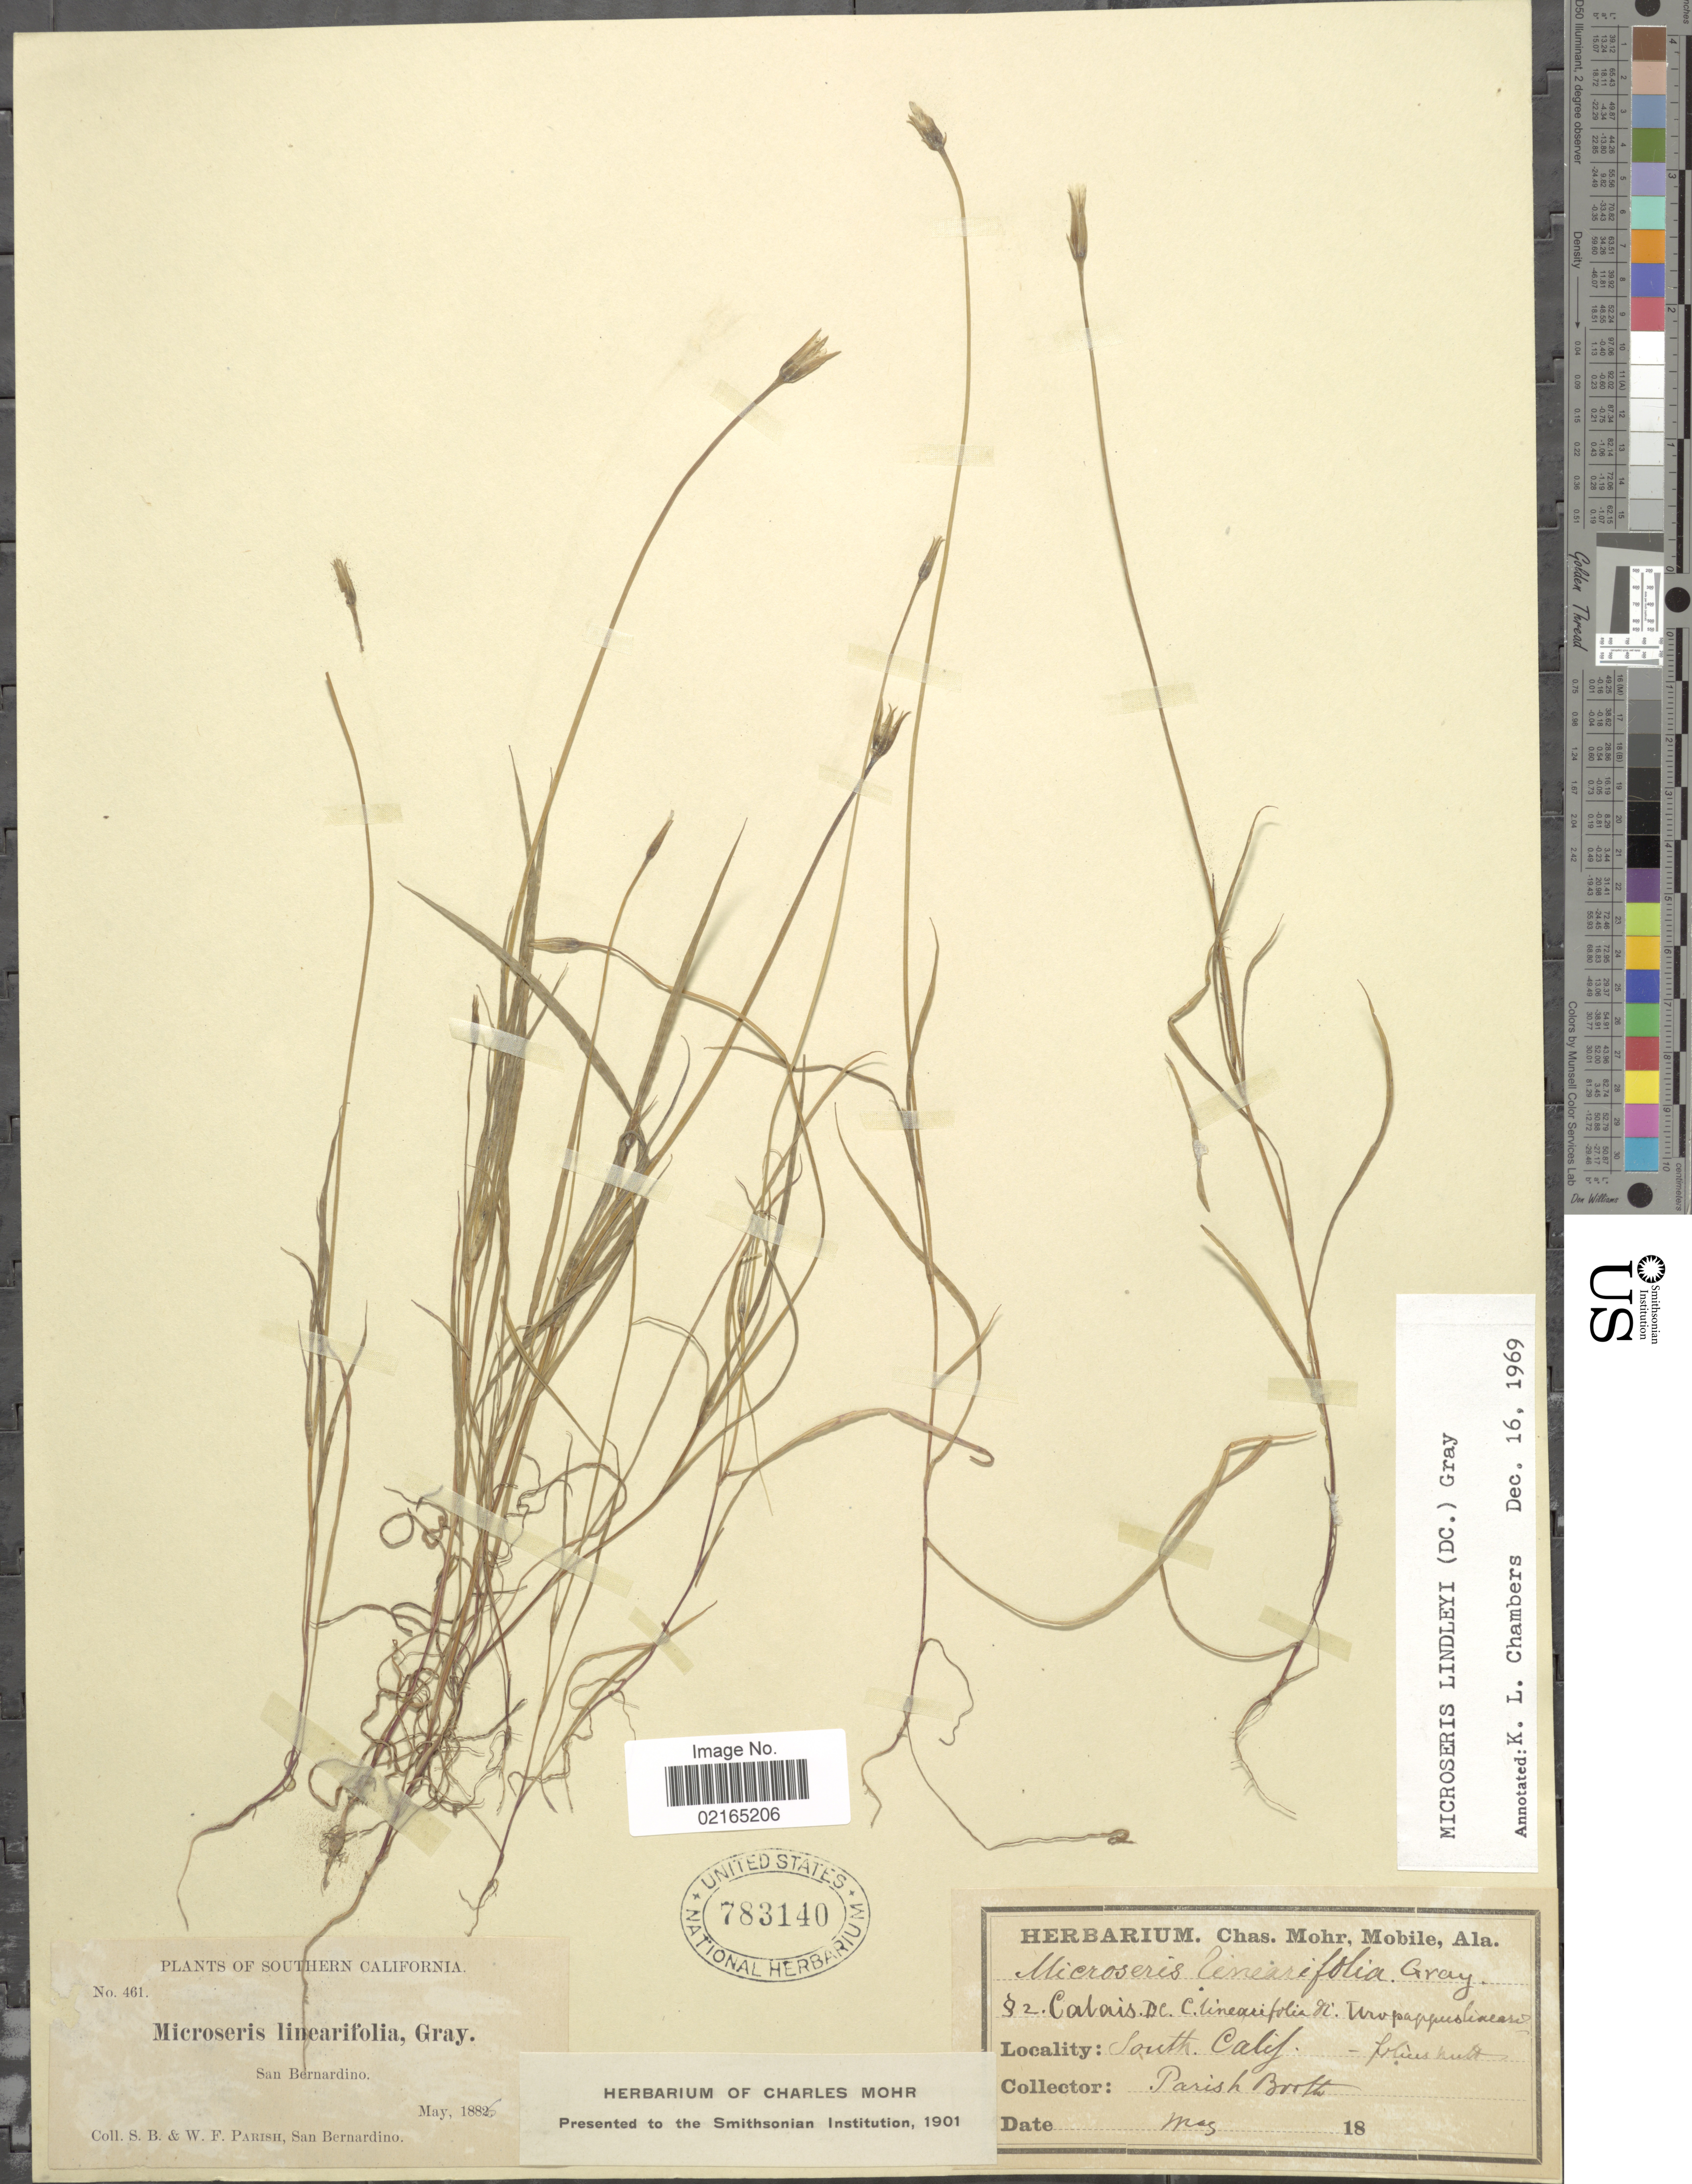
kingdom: Plantae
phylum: Tracheophyta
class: Magnoliopsida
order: Asterales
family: Asteraceae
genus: Uropappus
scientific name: Uropappus lindleyi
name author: (DC.) Nutt.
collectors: S. B. Parish & W. F. Parish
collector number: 461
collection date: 1886-05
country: United States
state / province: California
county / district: San Bernardino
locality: Southern California, San Bernardino.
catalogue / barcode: US 783140